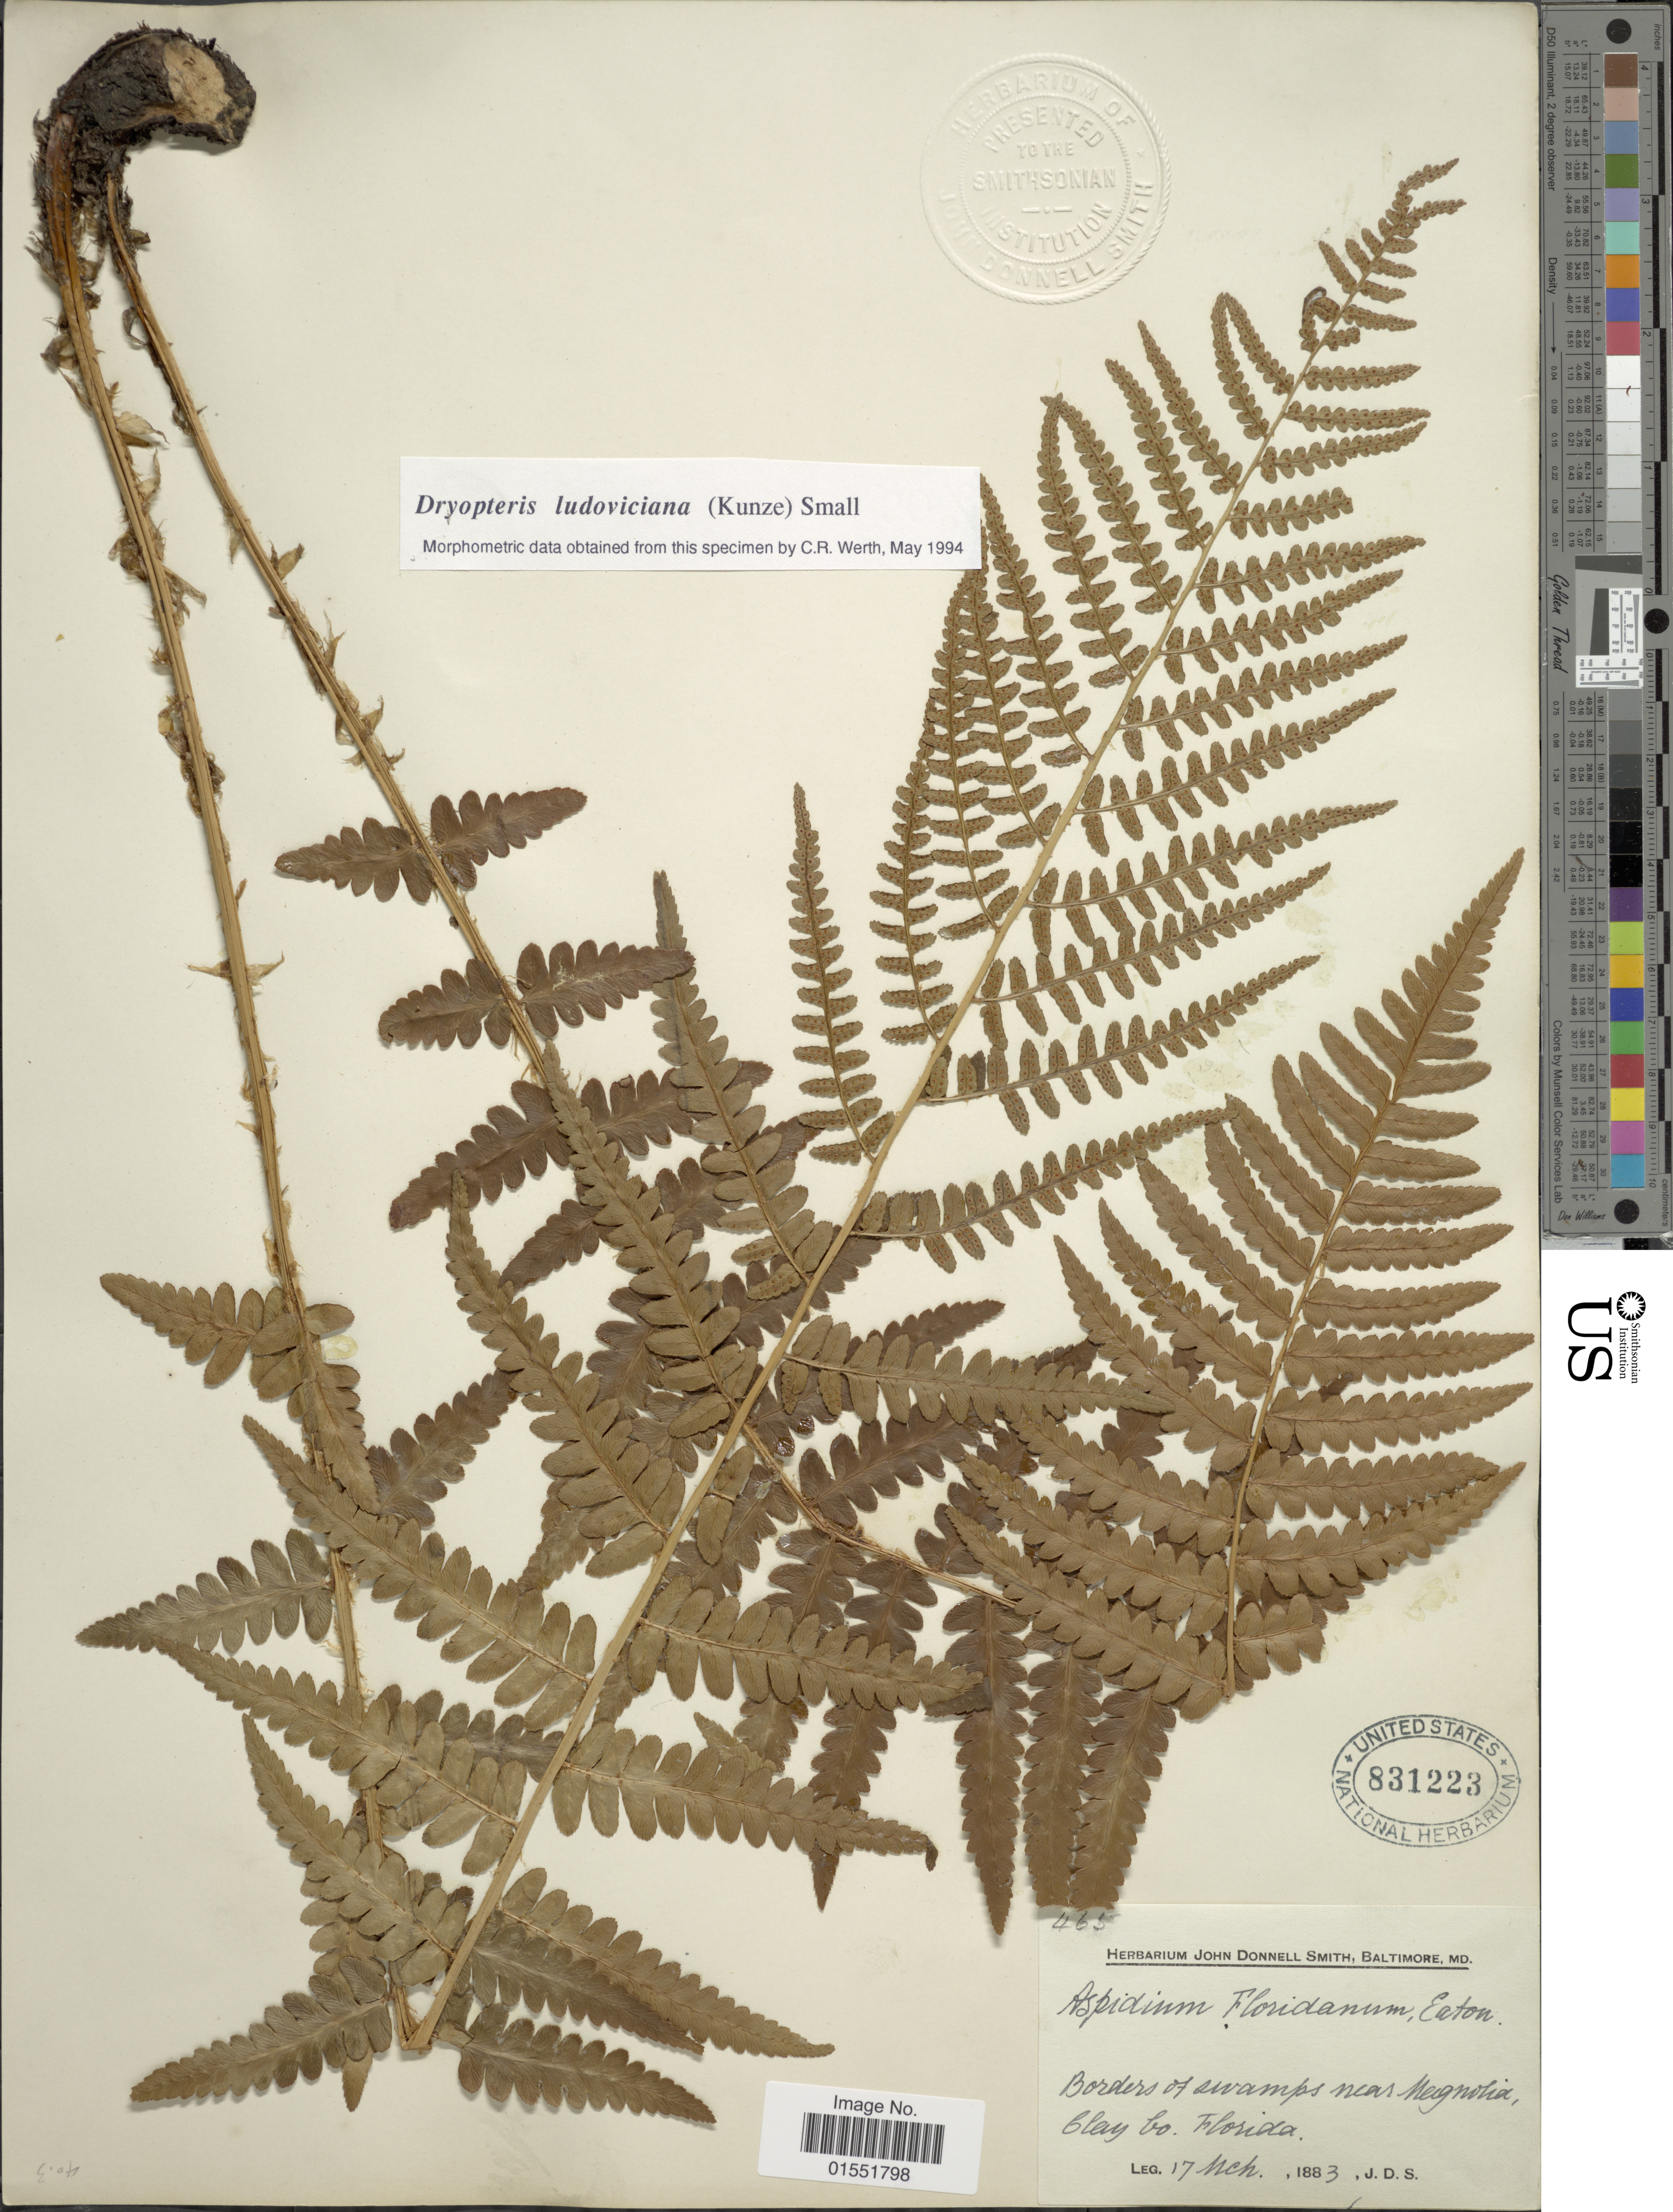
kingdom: Plantae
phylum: Tracheophyta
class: Polypodiopsida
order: Polypodiales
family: Dryopteridaceae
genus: Dryopteris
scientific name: Dryopteris ludoviciana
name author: (Kunze) Small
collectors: J. Donnell Smith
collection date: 1883-03-17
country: United States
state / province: Florida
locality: Borders of swamps near Magnolia, Clay Co.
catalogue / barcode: US 831223